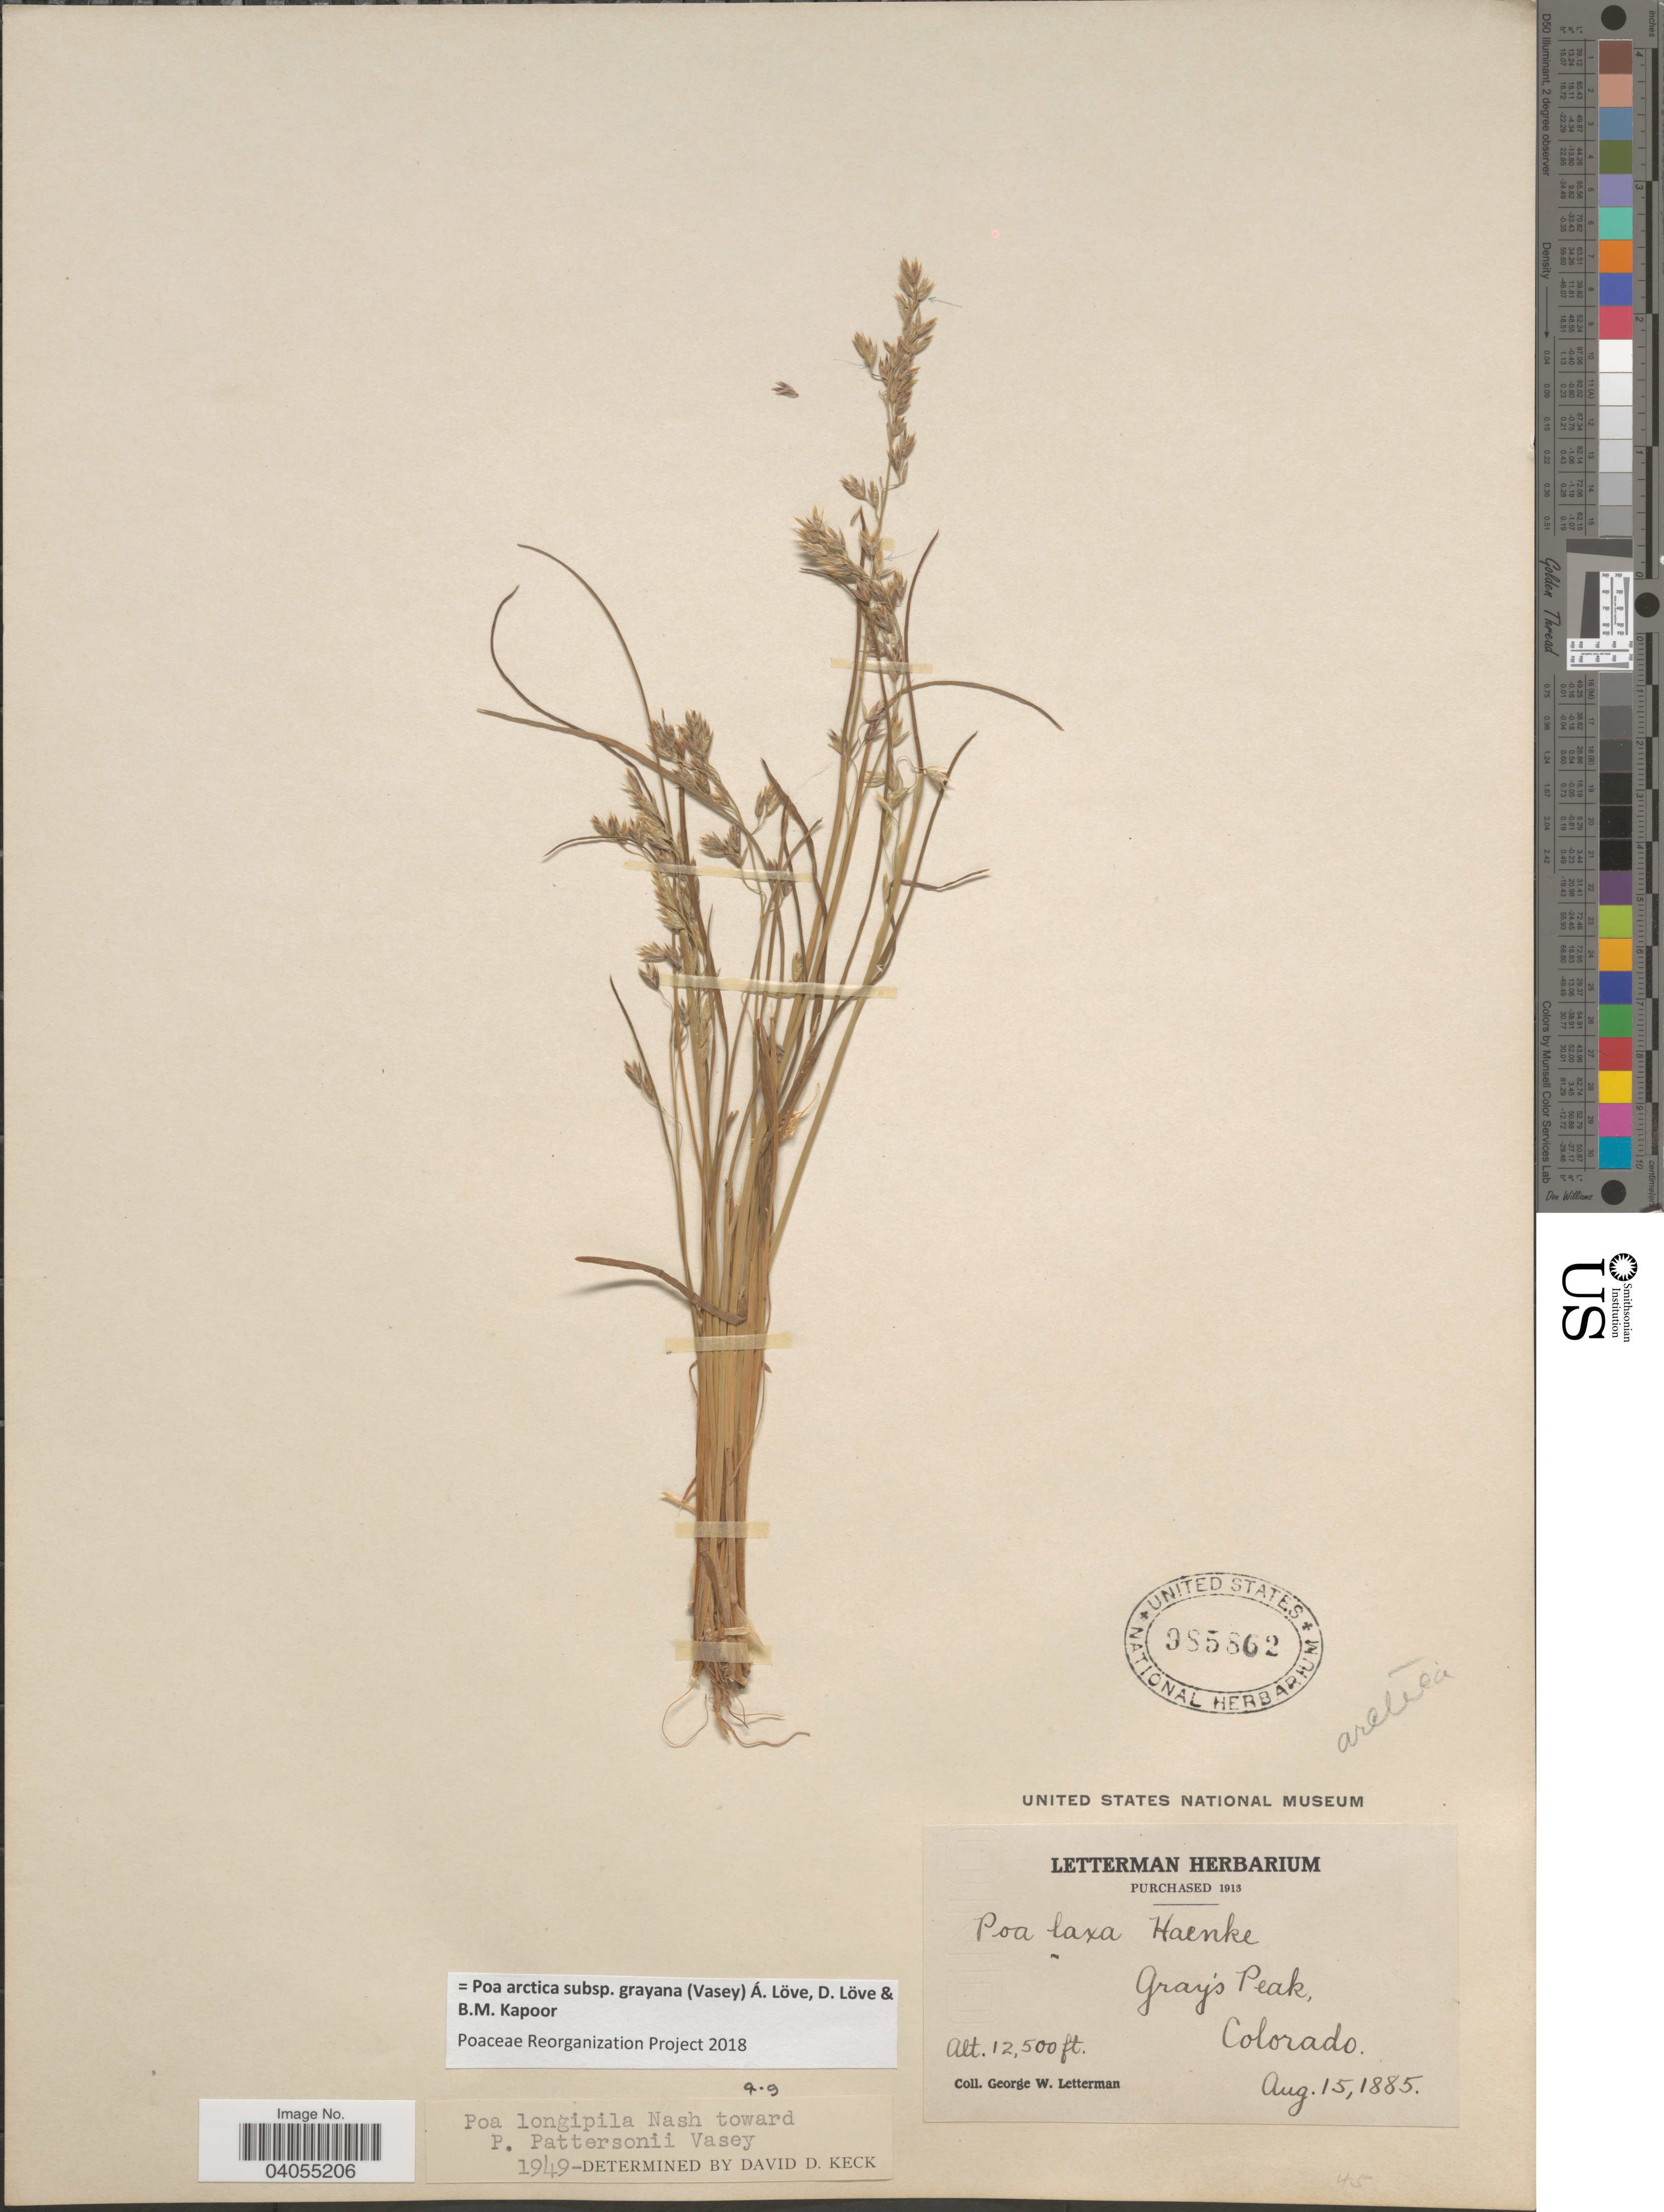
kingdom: Plantae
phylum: Tracheophyta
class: Liliopsida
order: Poales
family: Poaceae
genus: Poa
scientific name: Poa arctica subsp. grayana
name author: (Vasey) Á. Löve et al.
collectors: G. W. Letterman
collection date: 1885-08-15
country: United States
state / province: Colorado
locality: Grays' Peak.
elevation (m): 3810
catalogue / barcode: US 985862